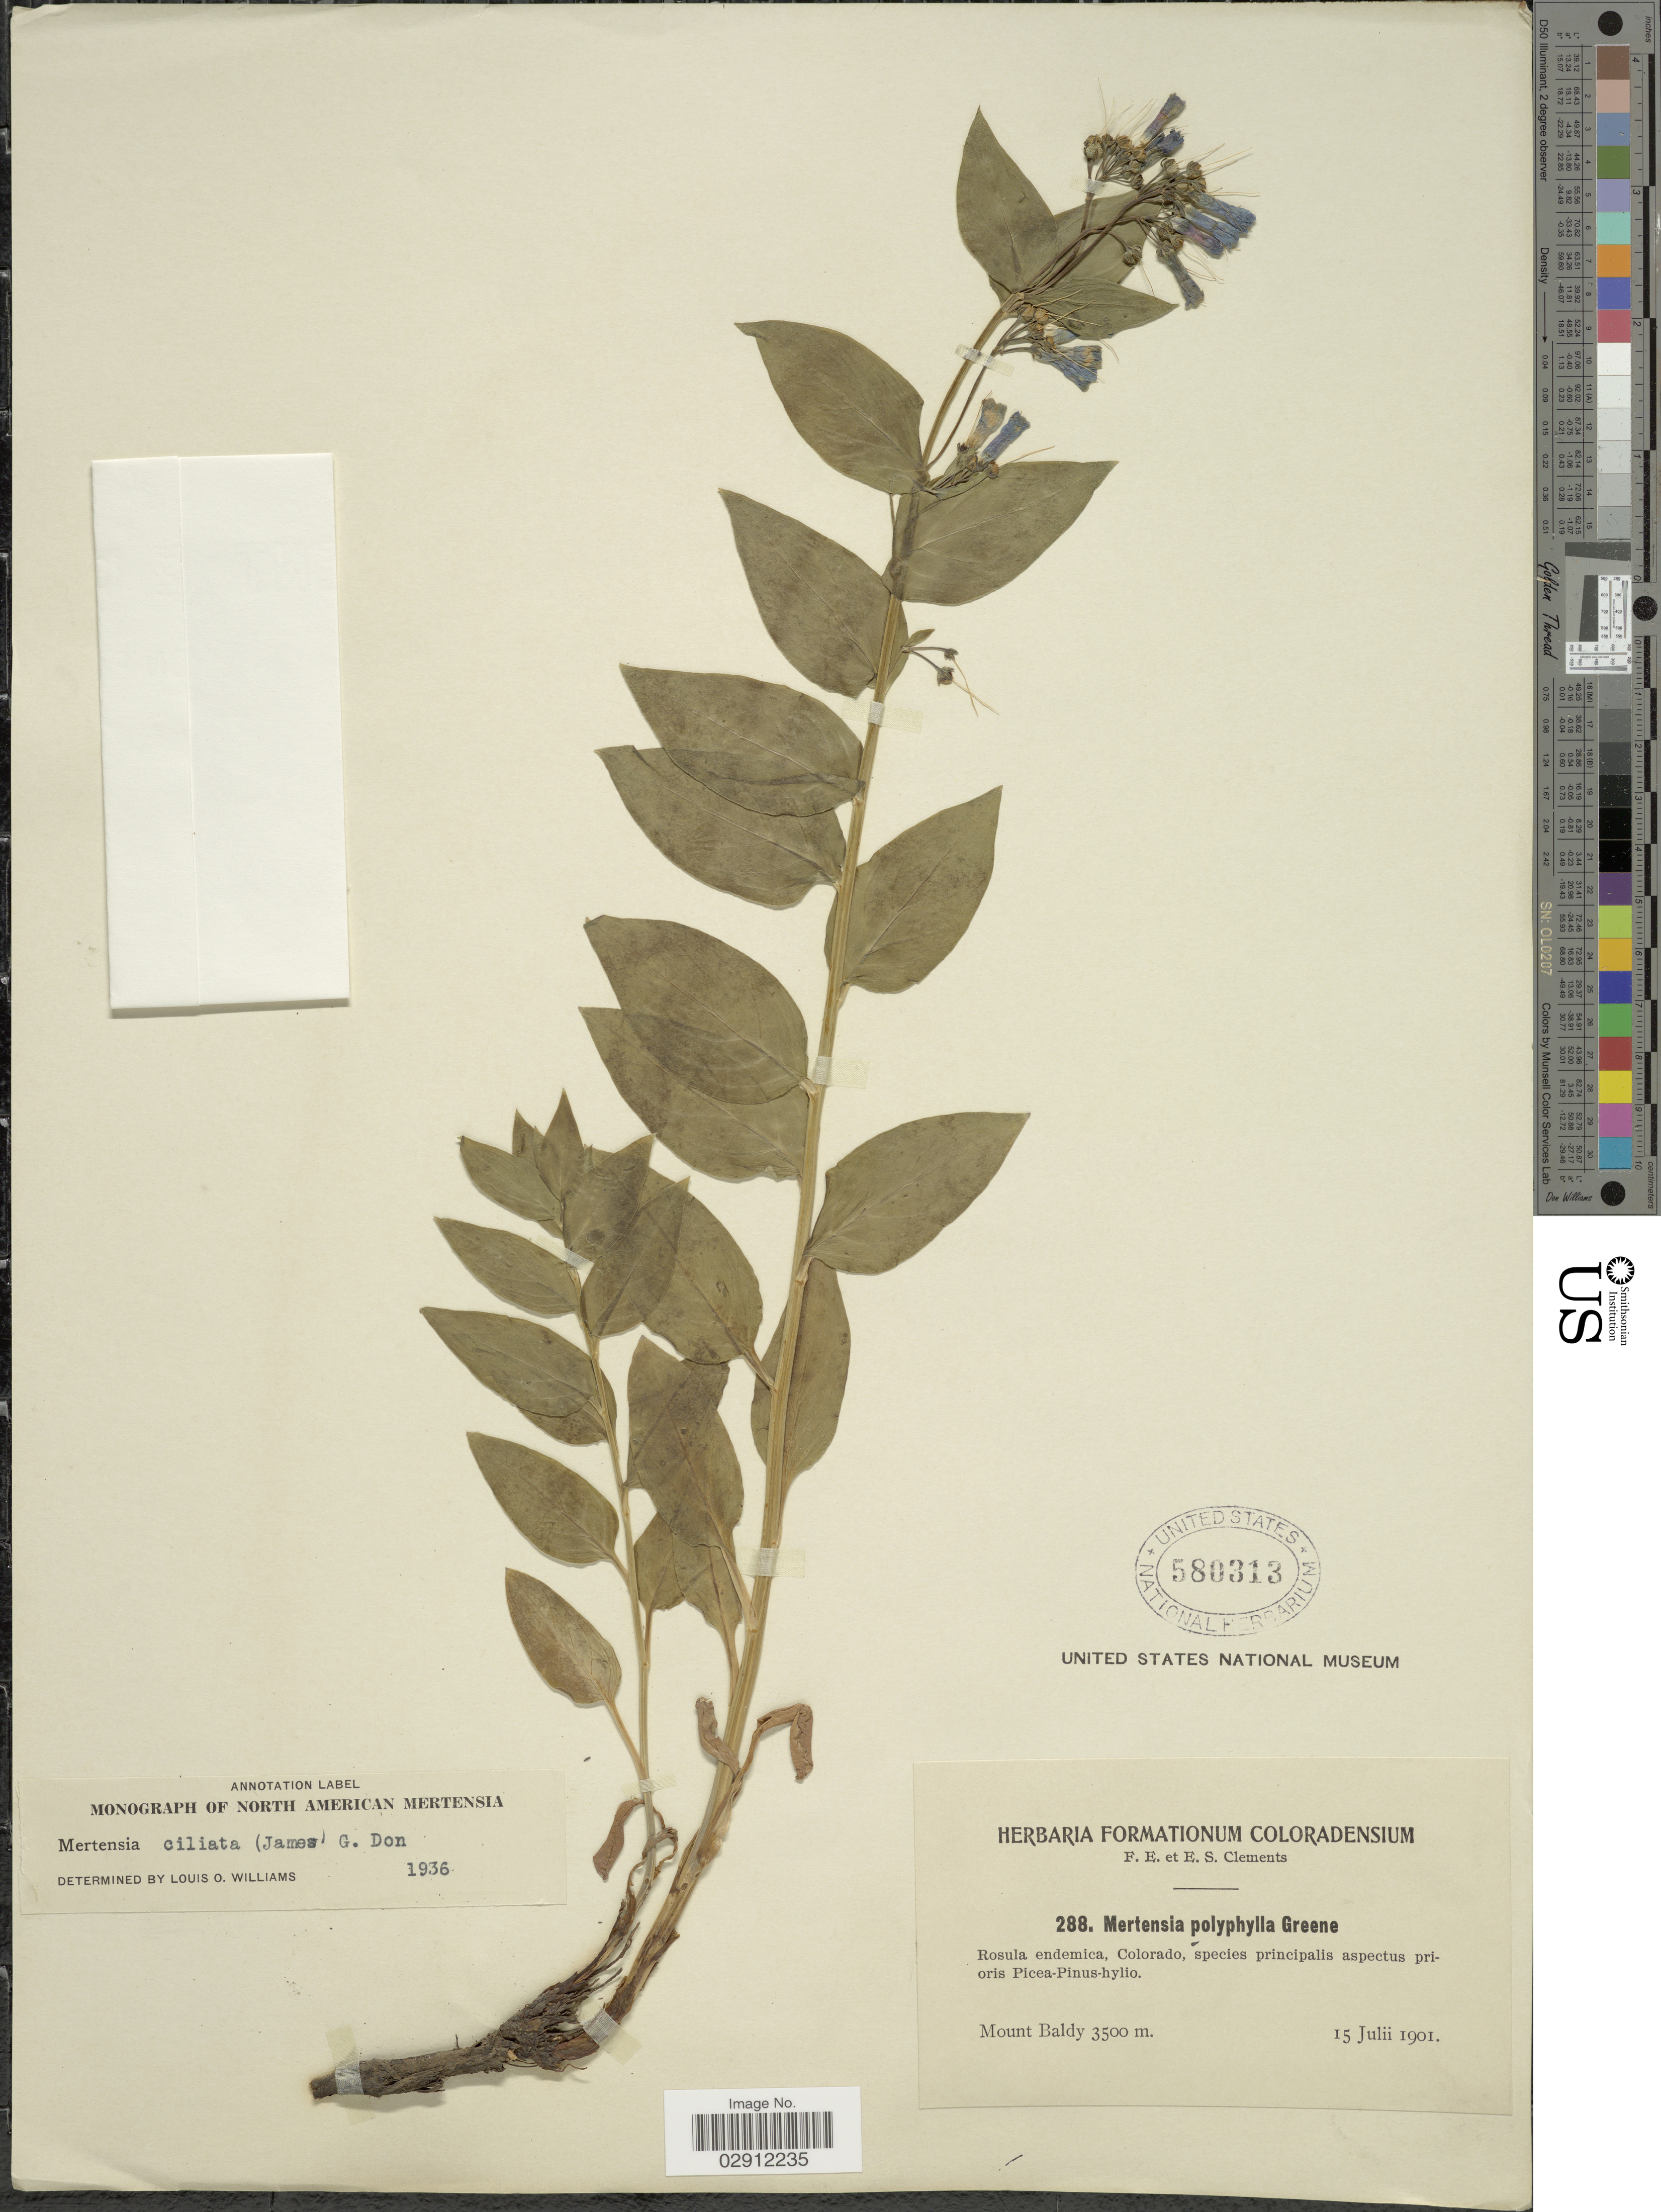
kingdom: Plantae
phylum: Tracheophyta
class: Magnoliopsida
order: Boraginales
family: Boraginaceae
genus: Mertensia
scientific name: Mertensia ciliata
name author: (James) G. Don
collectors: F. E. Clements & E. S. Clements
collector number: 288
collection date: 1901-07-15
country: United States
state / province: Colorado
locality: Mount Baldy.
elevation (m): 3500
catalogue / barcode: US 580313